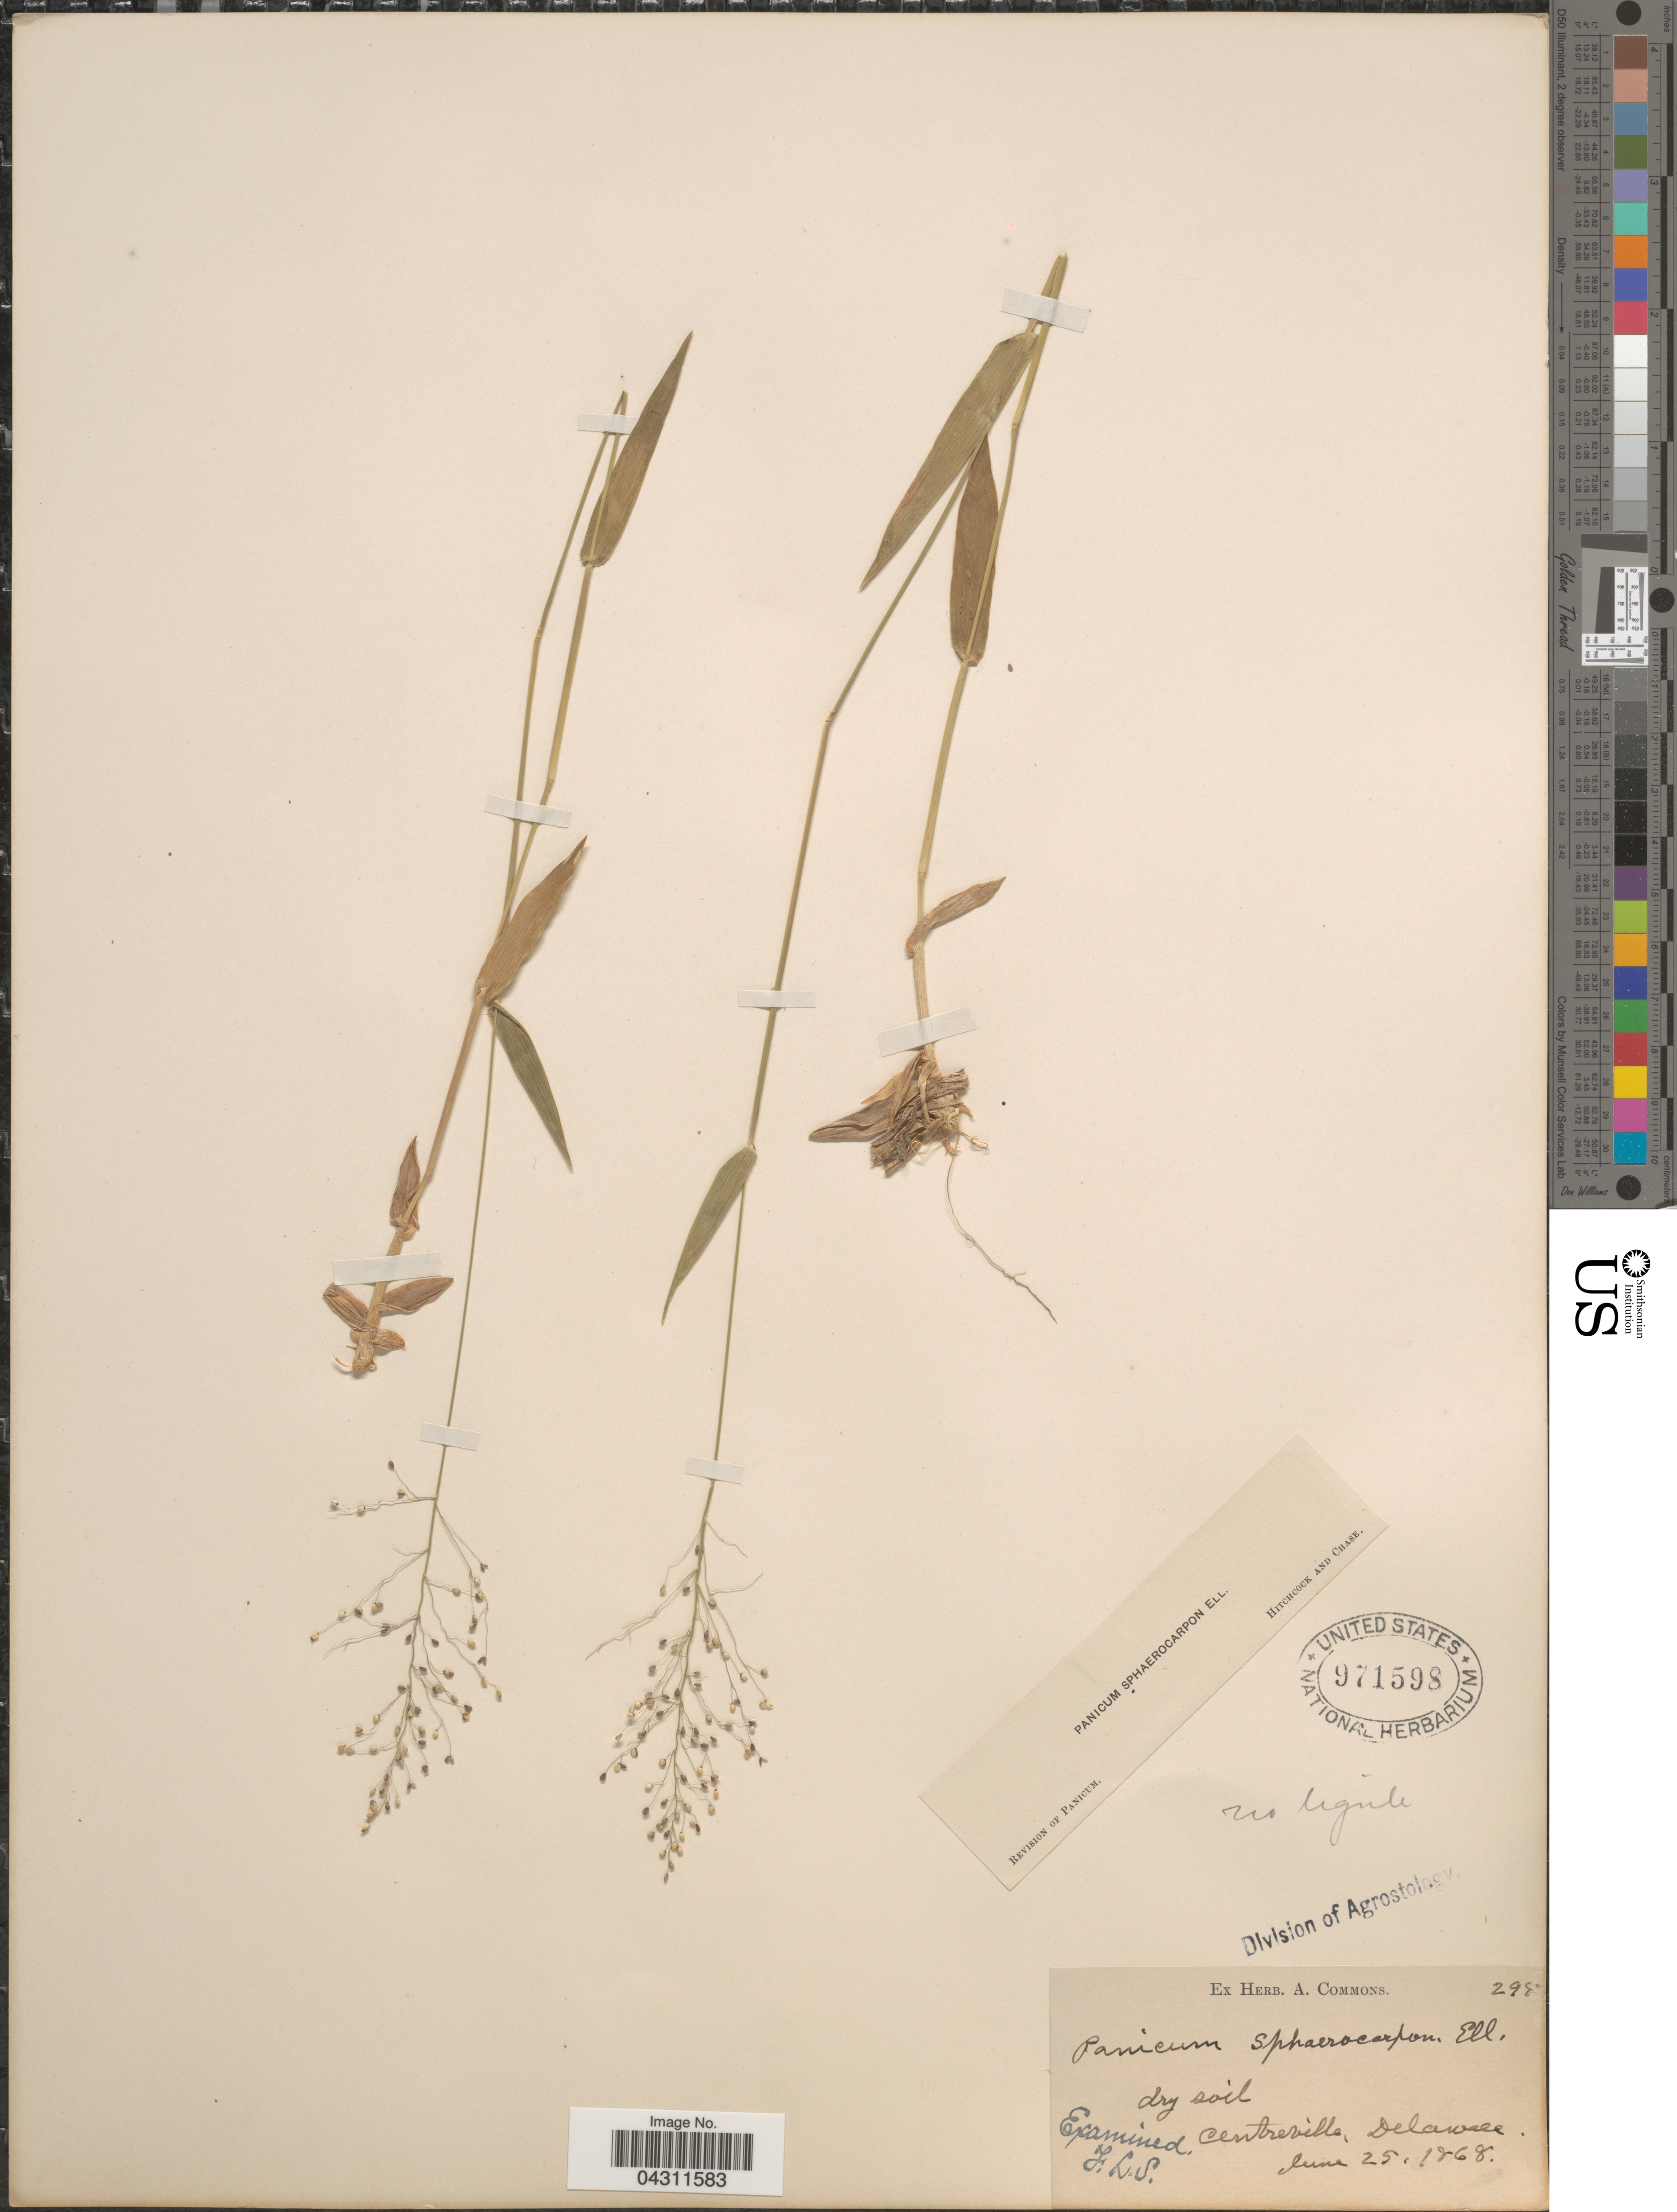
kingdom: Plantae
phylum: Tracheophyta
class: Liliopsida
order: Poales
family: Poaceae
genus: Dichanthelium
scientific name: Dichanthelium strigosum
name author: (Muhl. ex Elliott) Freckmann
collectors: ex herb. A. Commons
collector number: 299*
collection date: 1868-06-25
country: United States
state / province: Delaware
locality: Dry soil. Centreville.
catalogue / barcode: US 971598